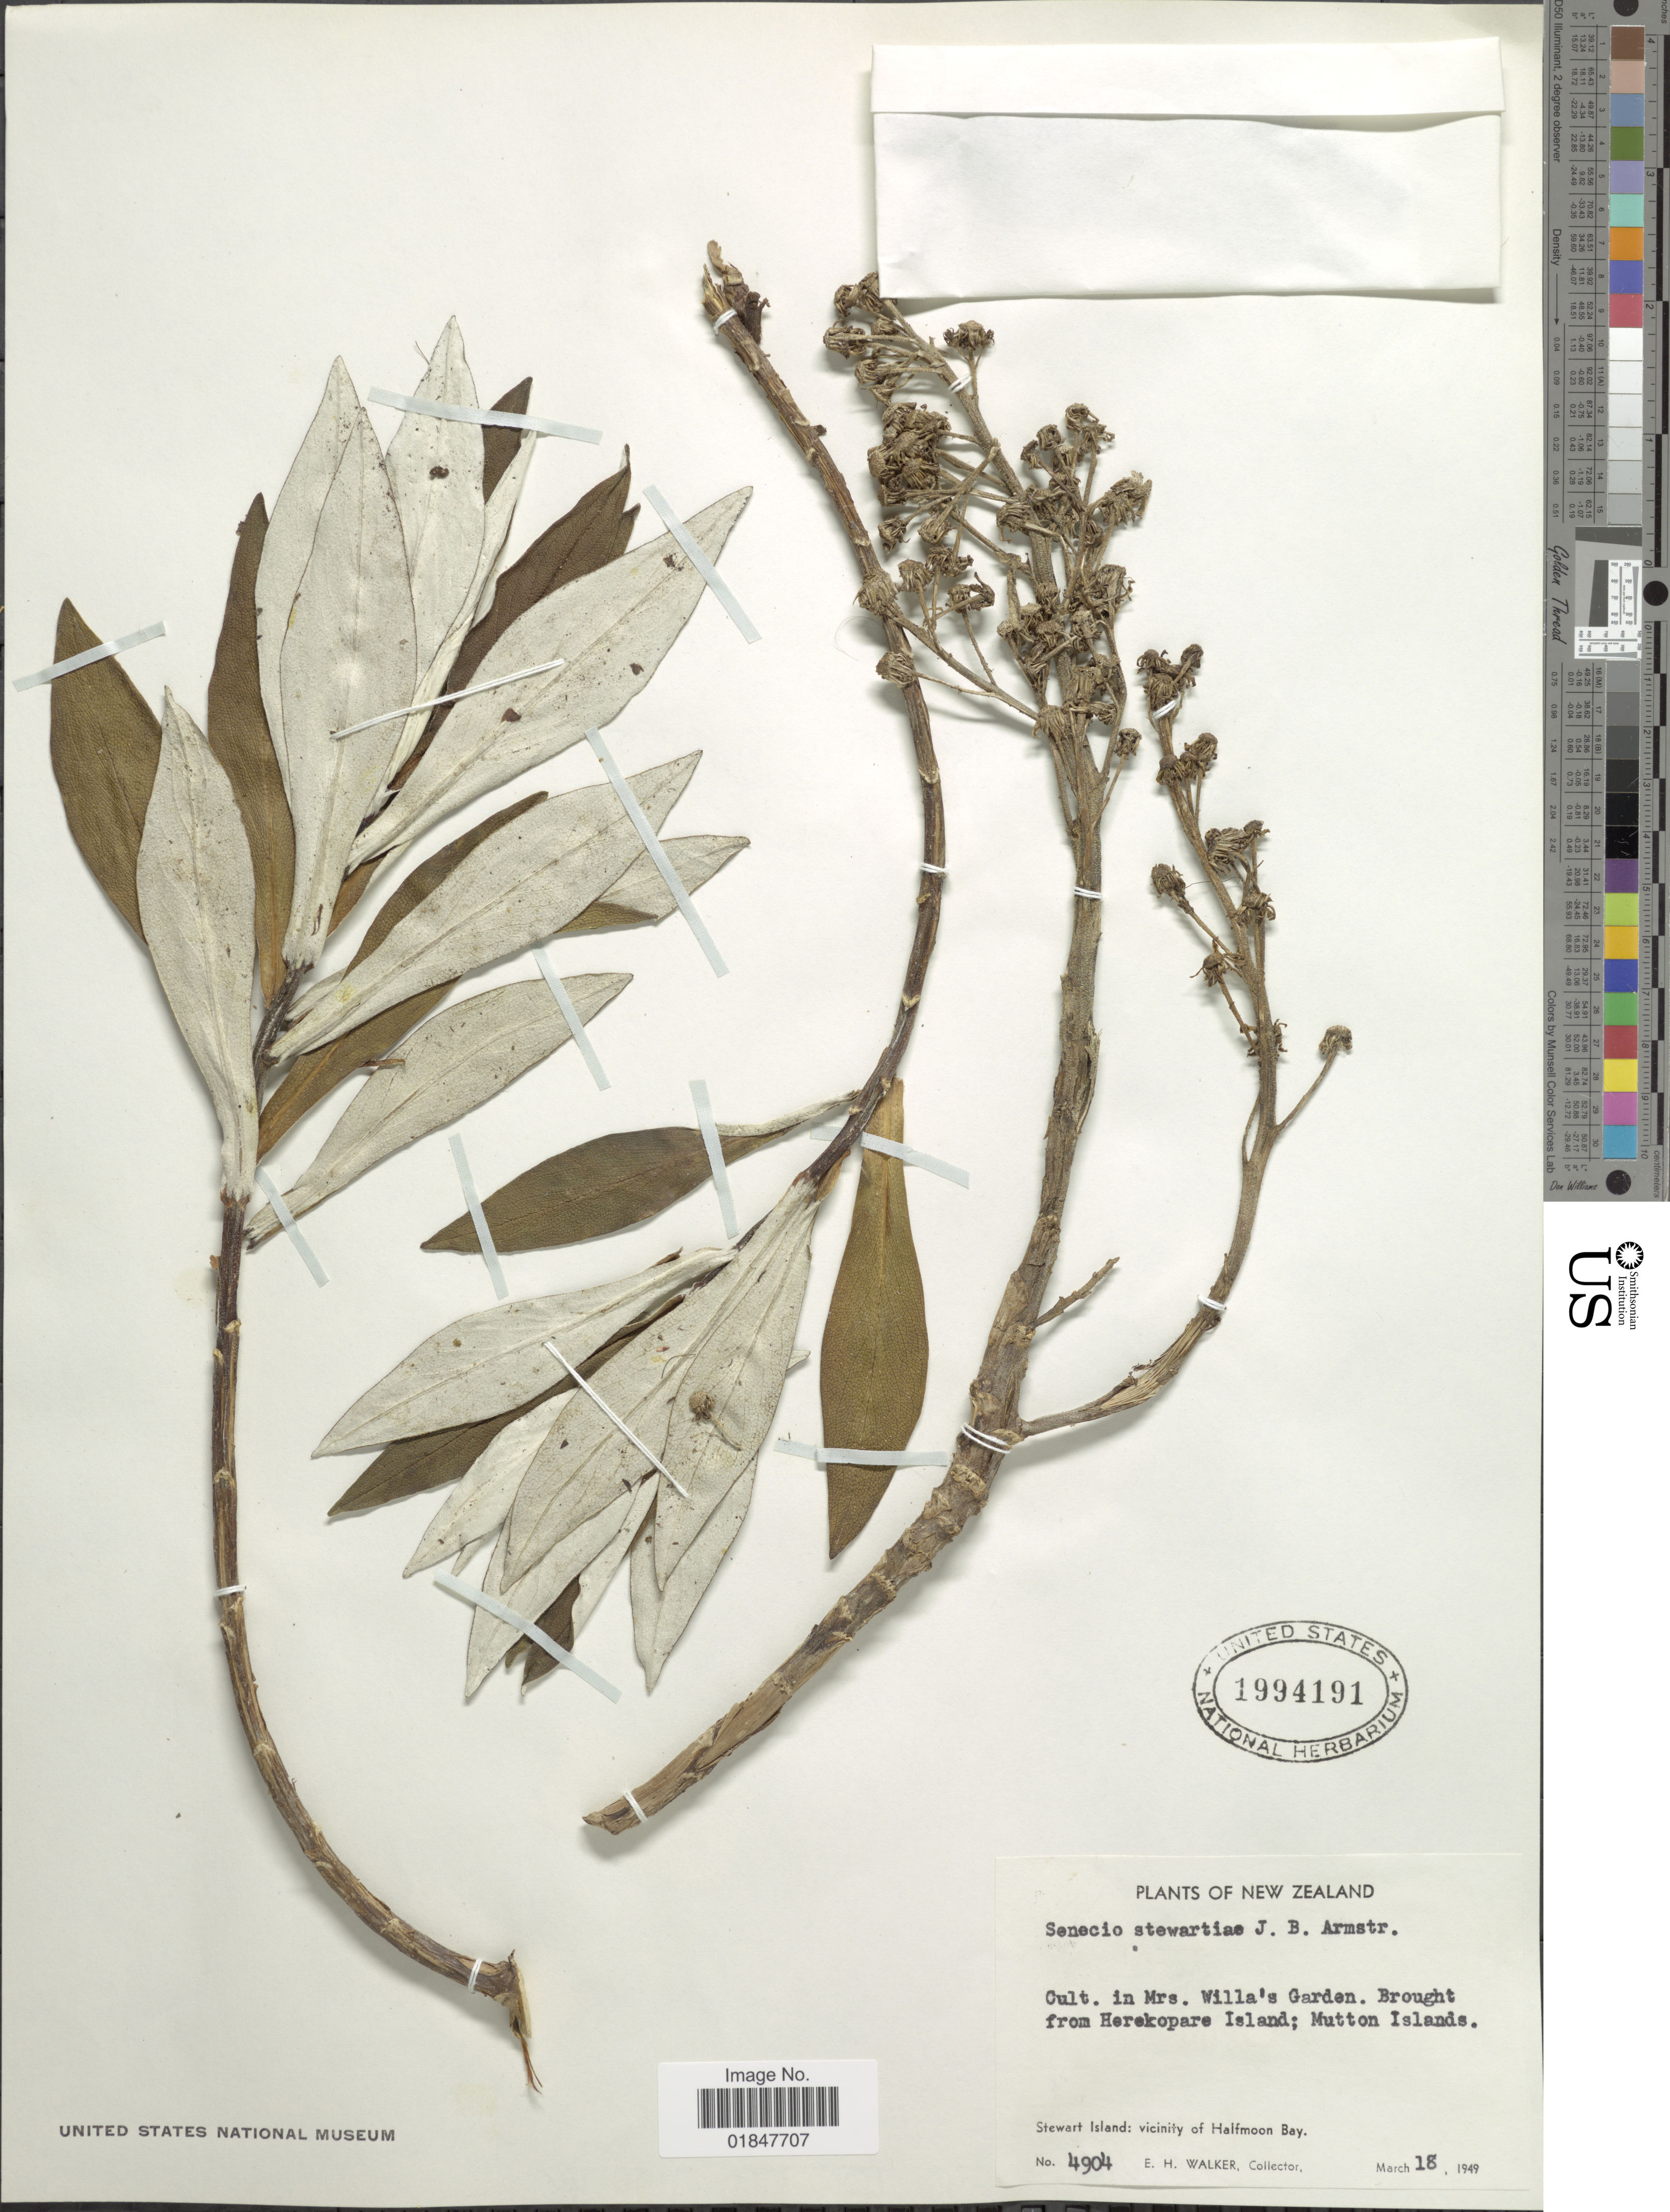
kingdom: Plantae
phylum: Tracheophyta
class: Magnoliopsida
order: Asterales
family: Asteraceae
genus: Brachyglottis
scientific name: Brachyglottis stewartiae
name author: (Armstr.) B. Nord.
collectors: E. H. Walker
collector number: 4904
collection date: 1949-03-18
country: New Zealand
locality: Stewart Island: vicinity of Halfmoon Bay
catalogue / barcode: US 1994191